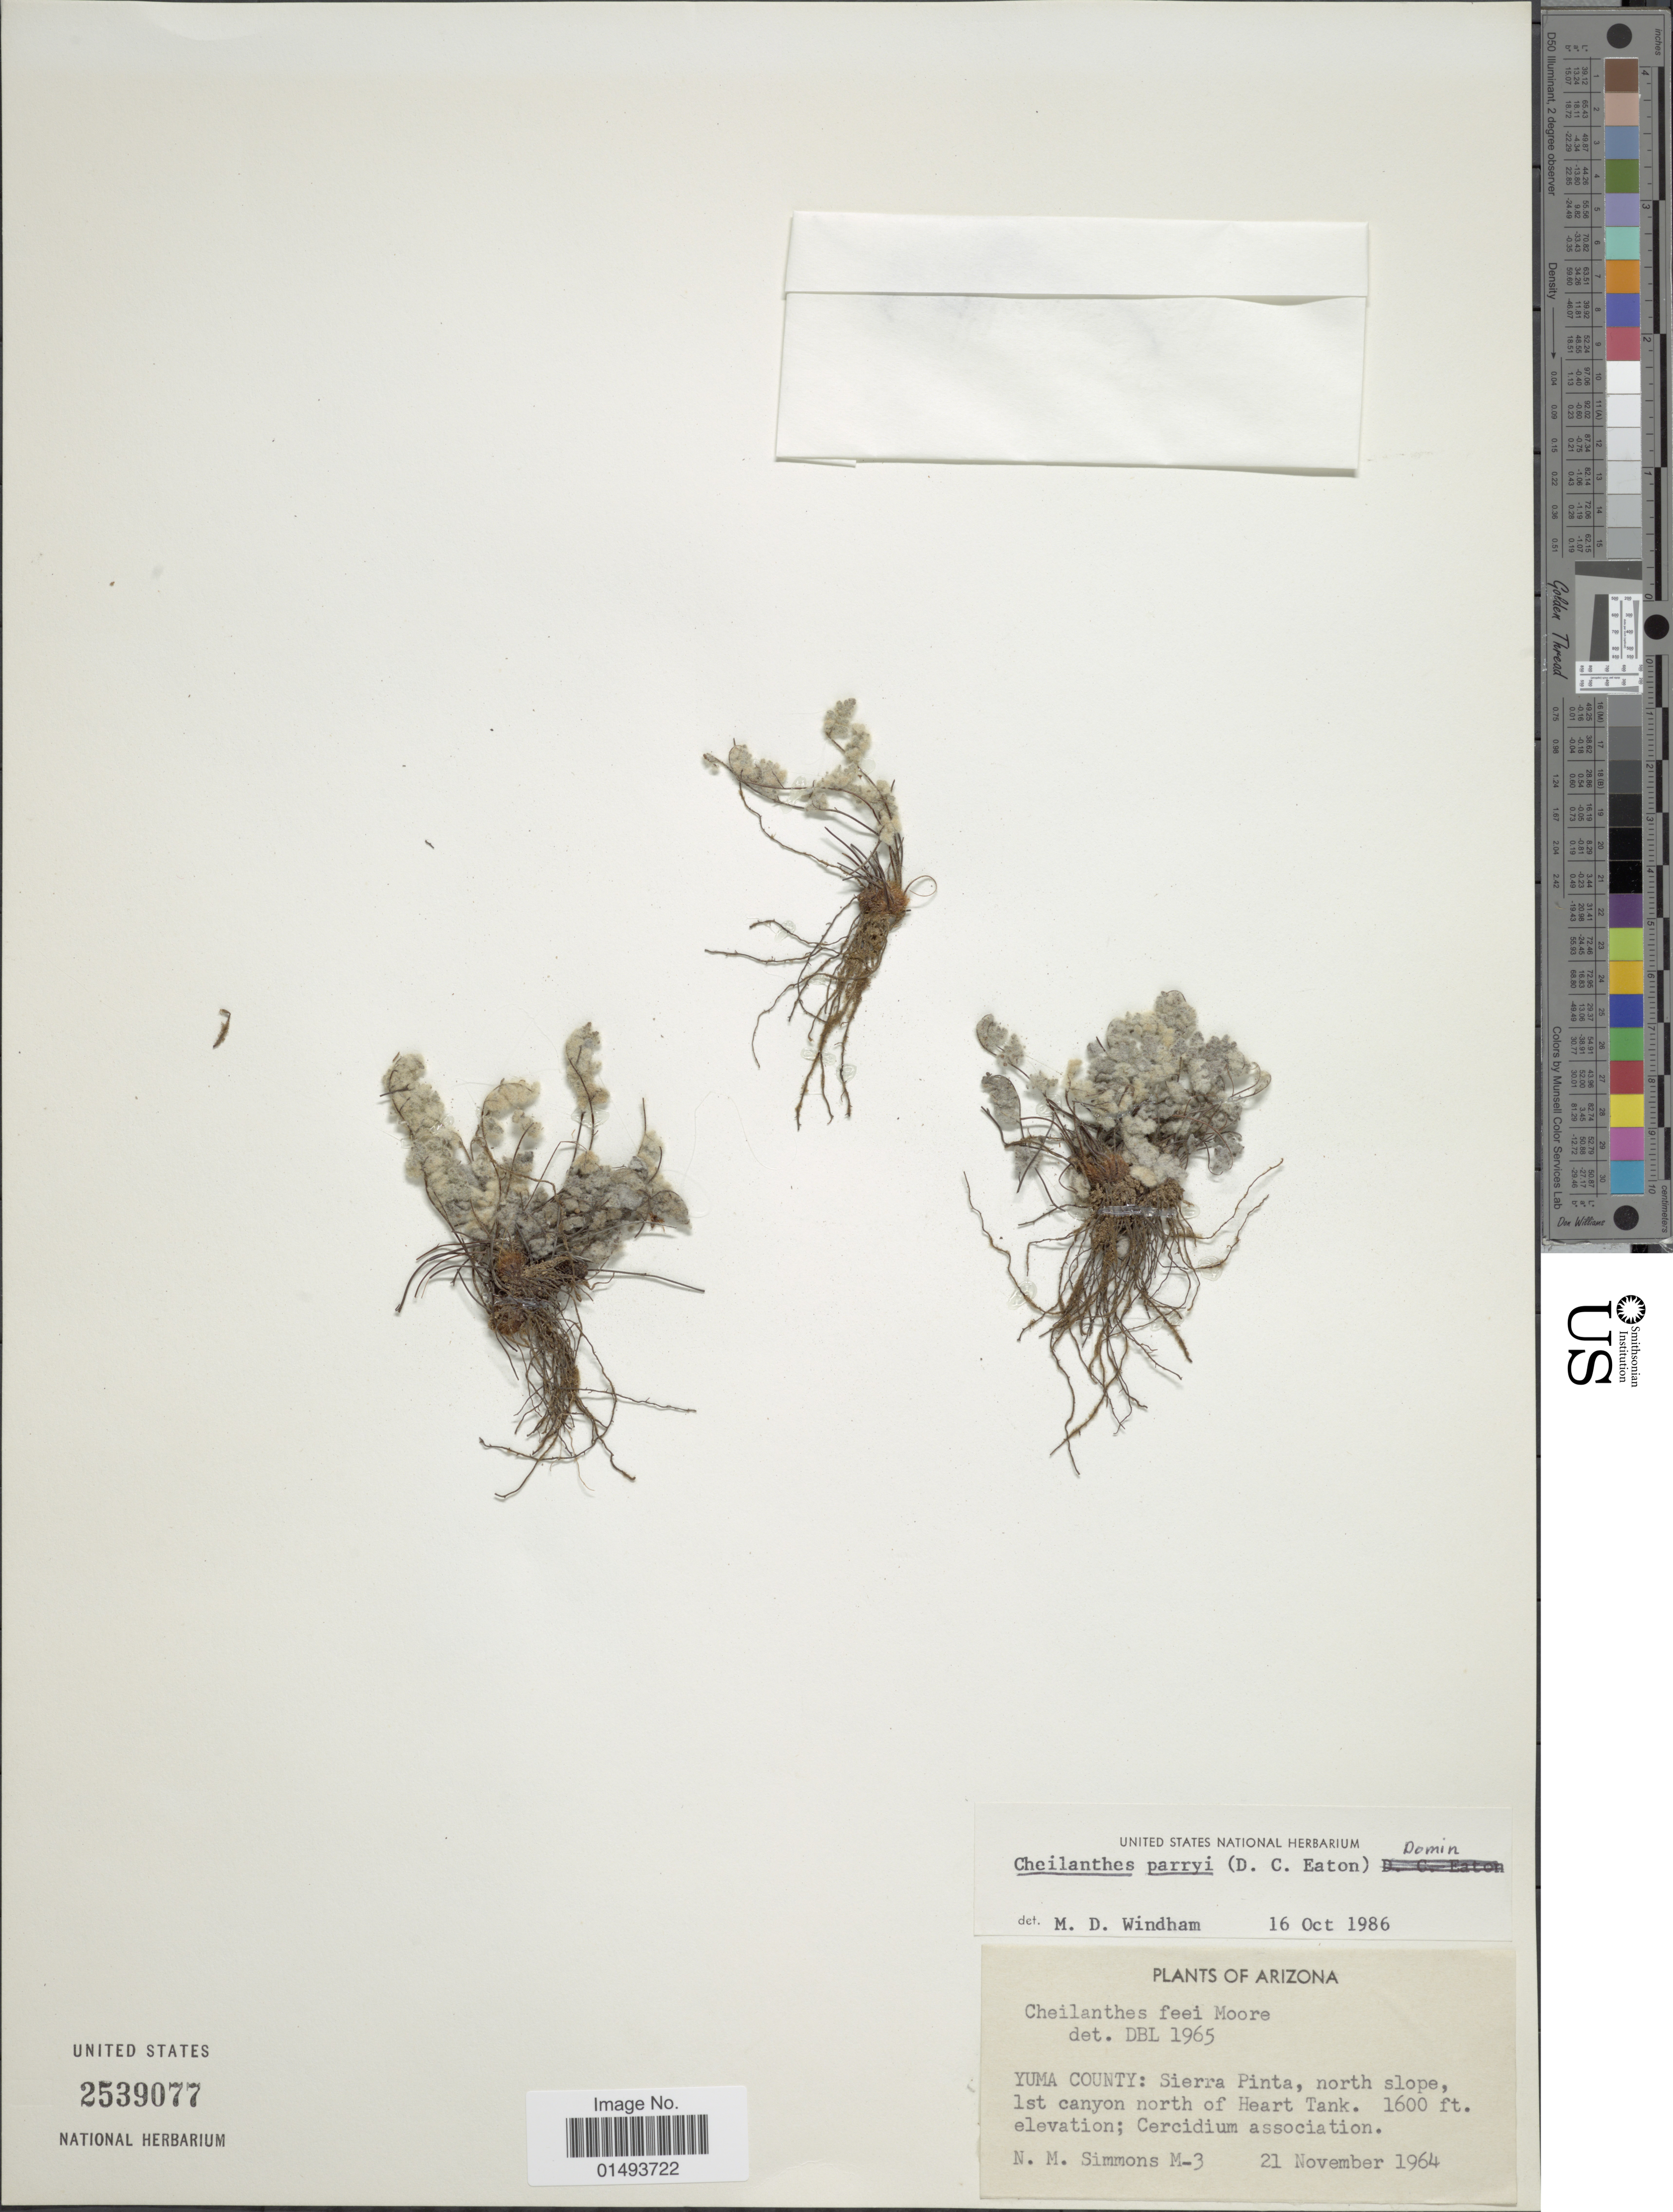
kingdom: Plantae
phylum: Tracheophyta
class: Polypodiopsida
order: Polypodiales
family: Pteridaceae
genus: Myriopteris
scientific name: Myriopteris parryi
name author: (D.C. Eaton) Grusz & Windham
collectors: N. M. Simmons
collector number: M-3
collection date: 1964-11-21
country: United States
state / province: Arizona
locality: Plants of Arizona, Yuma County: Sierra Pinta, north slope, 1st canyon north of Heart Tank, Cercidium association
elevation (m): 488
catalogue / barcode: US 2539077